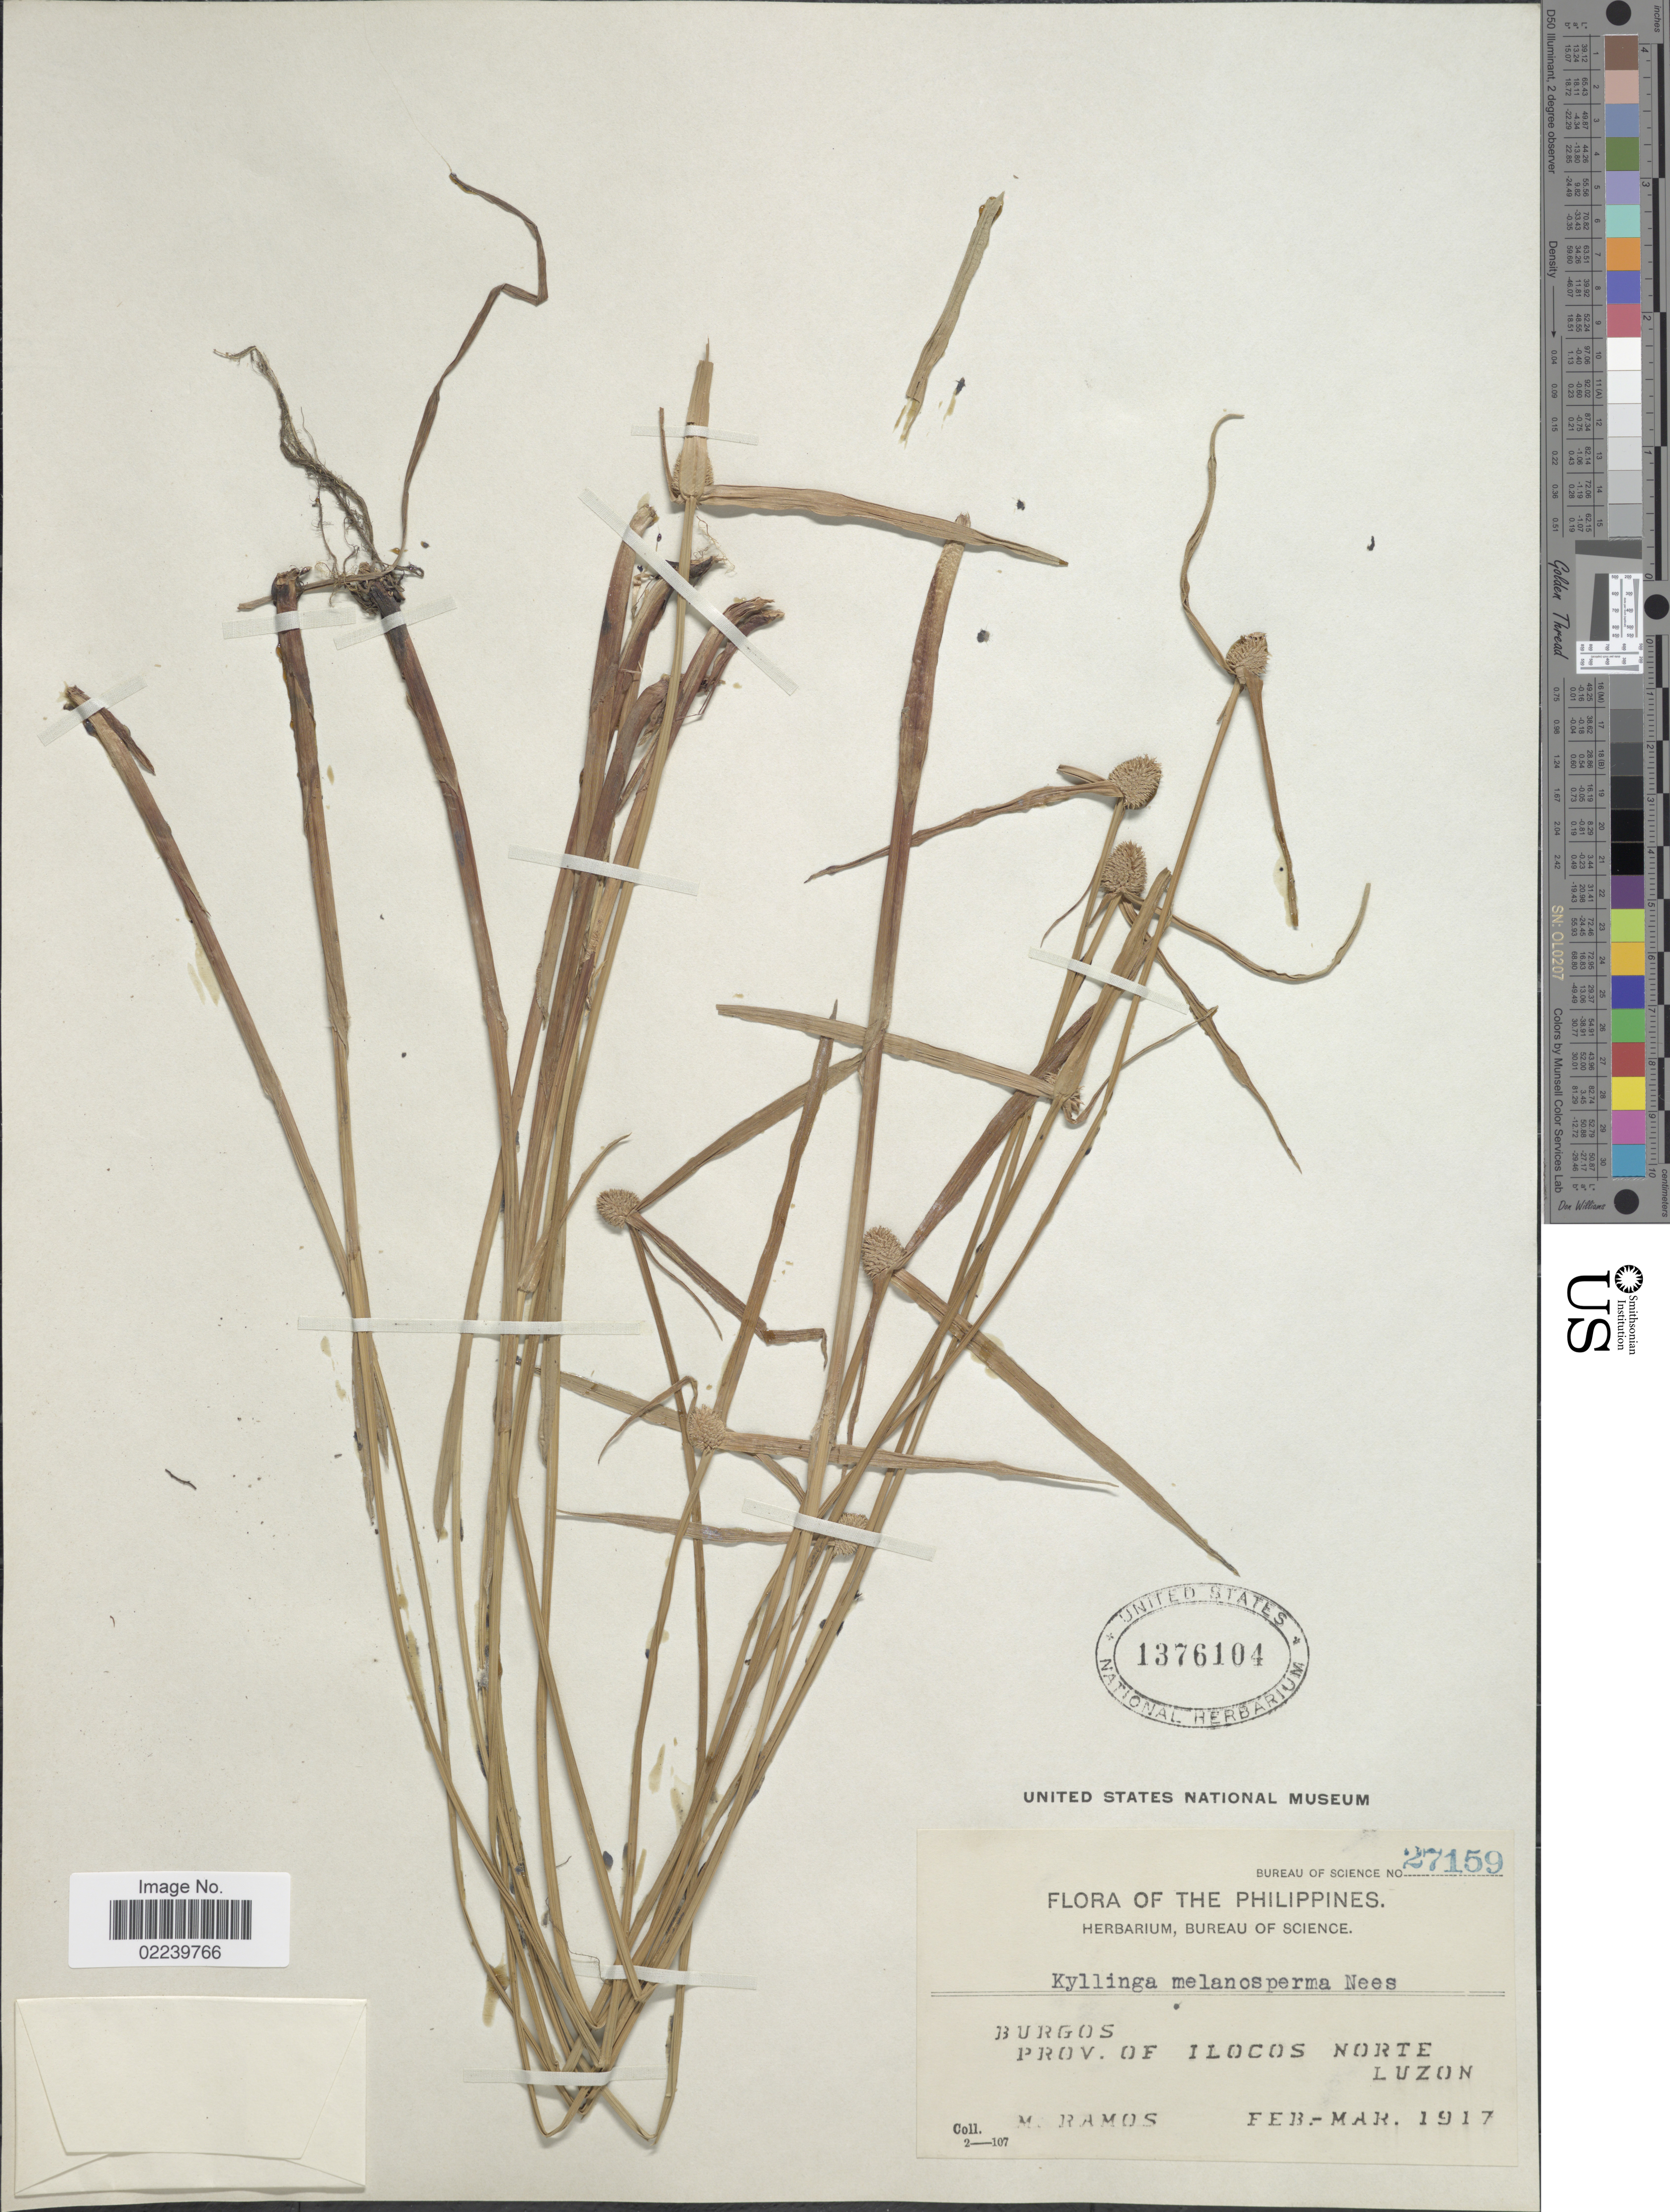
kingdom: Plantae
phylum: Tracheophyta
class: Liliopsida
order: Poales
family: Cyperaceae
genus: Cyperus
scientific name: Cyperus melanospermus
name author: (Nees) Valck. Sur.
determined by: Strong, M. T., (US), Smithsonian Institution - National Museum of Natural History (UNITED STATES)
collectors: M. Ramos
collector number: Bureau of Science 27159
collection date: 1917-02/1917-03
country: Philippines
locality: Burgos, Prov. of Ilocos Norte, Luzon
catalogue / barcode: US 1376104